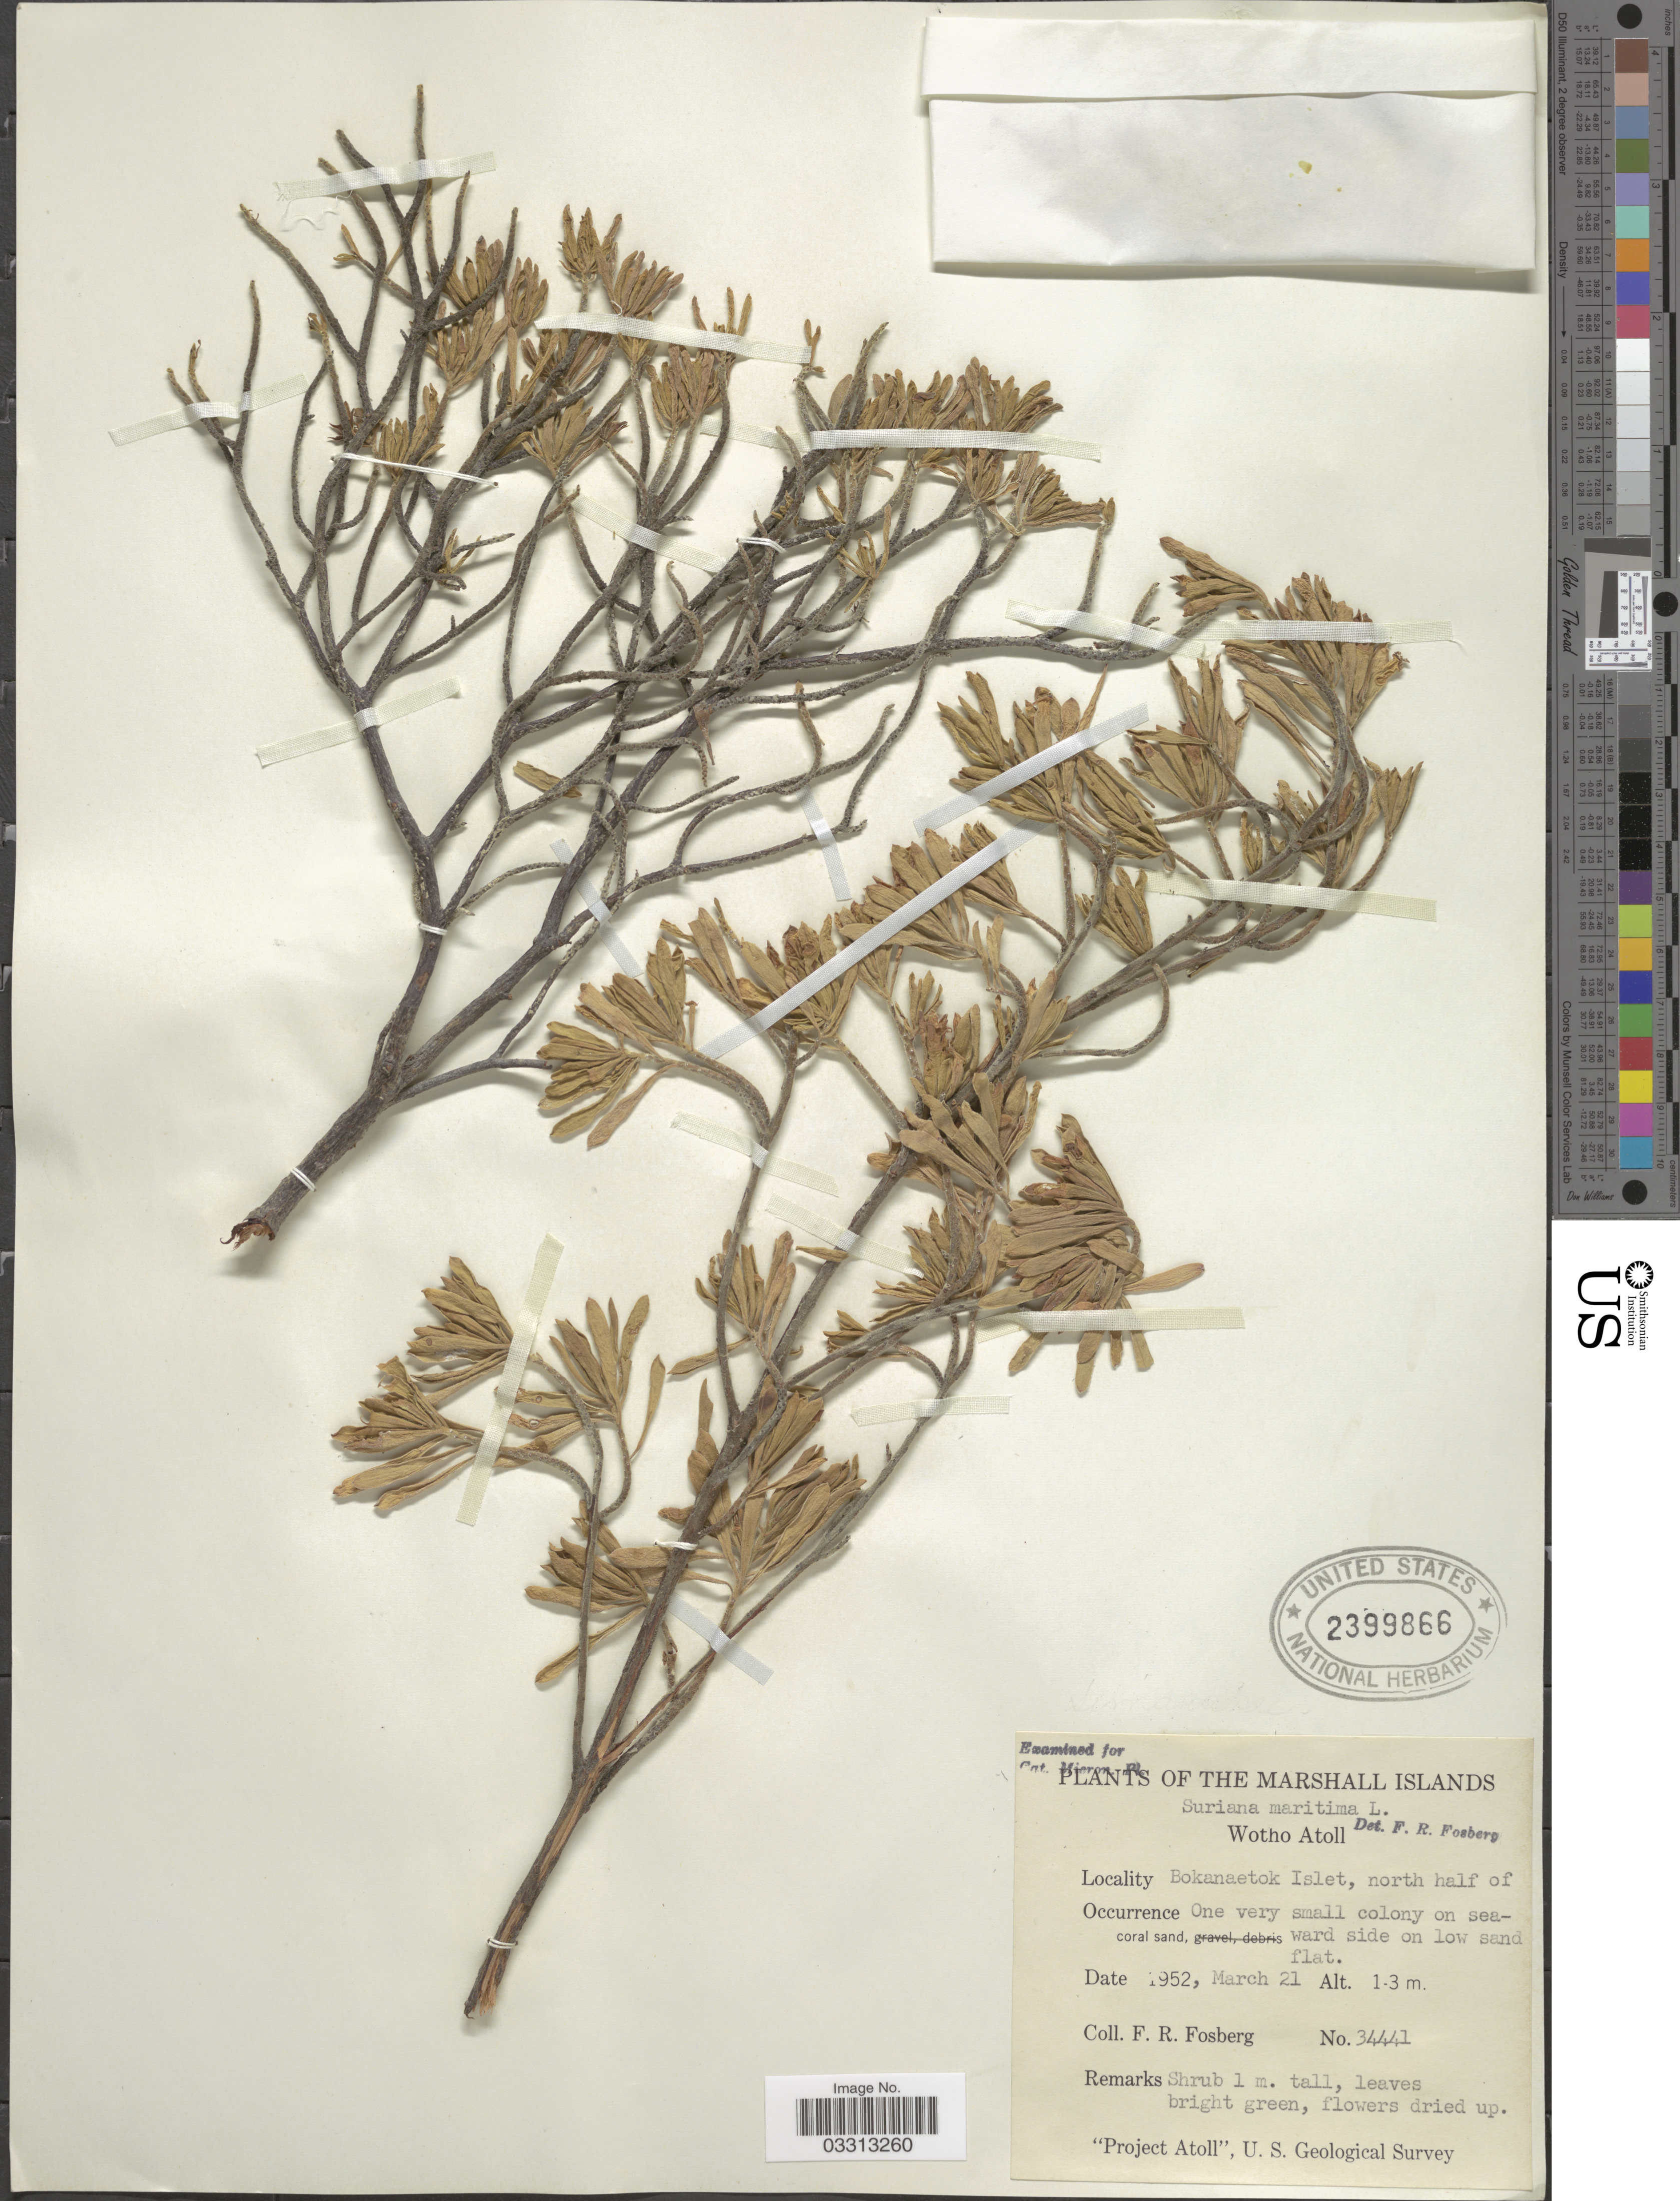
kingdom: Plantae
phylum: Tracheophyta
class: Magnoliopsida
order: Fabales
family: Surianaceae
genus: Suriana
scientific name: Suriana maritima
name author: L.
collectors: F. R. Fosberg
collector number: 34441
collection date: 1952-03-21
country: Marshall Islands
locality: Wotho Atoll. Bokanaetok Islet, north half of.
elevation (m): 1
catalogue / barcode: US 2399866